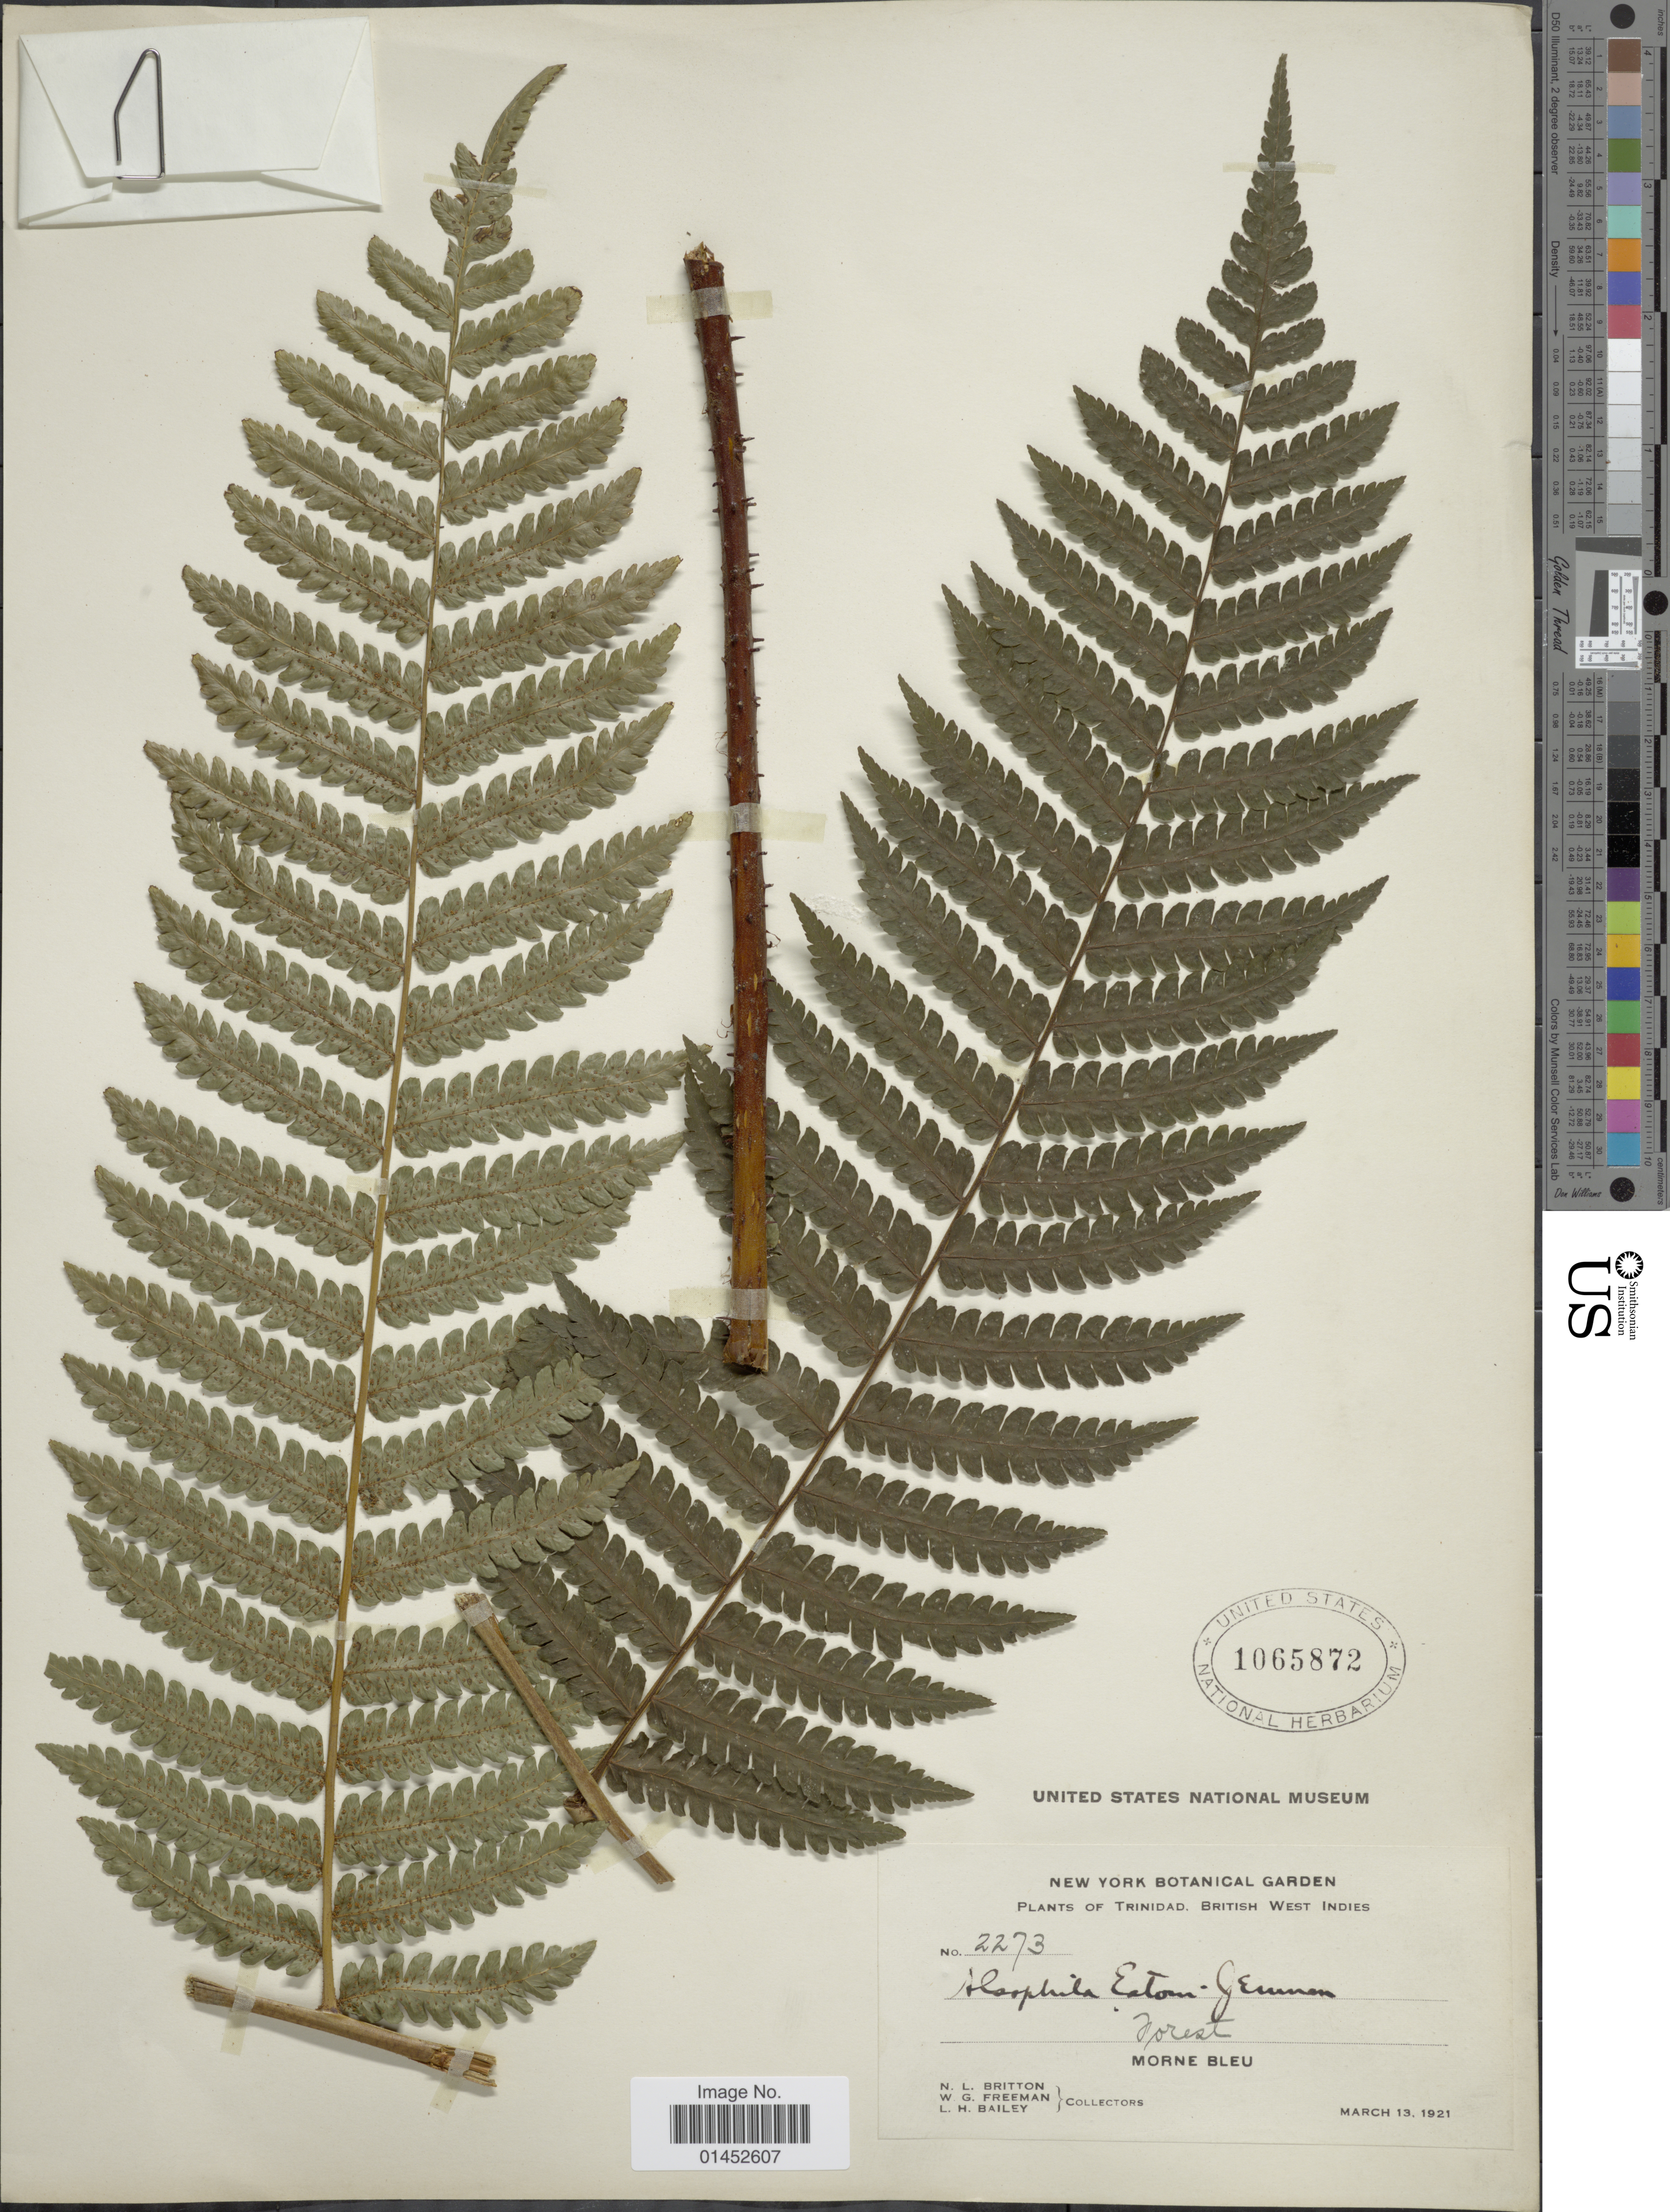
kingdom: Plantae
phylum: Tracheophyta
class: Polypodiopsida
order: Cyatheales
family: Cyatheaceae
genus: Cyathea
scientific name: Cyathea pungens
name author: (Willd.) Domin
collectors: N. Britton, W. Freeman & L. H. Bailey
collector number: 2273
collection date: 1921-03-13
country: Trinidad and Tobago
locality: Trinidad, British West Indies, Forest, Morne Bleu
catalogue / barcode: US 1065872